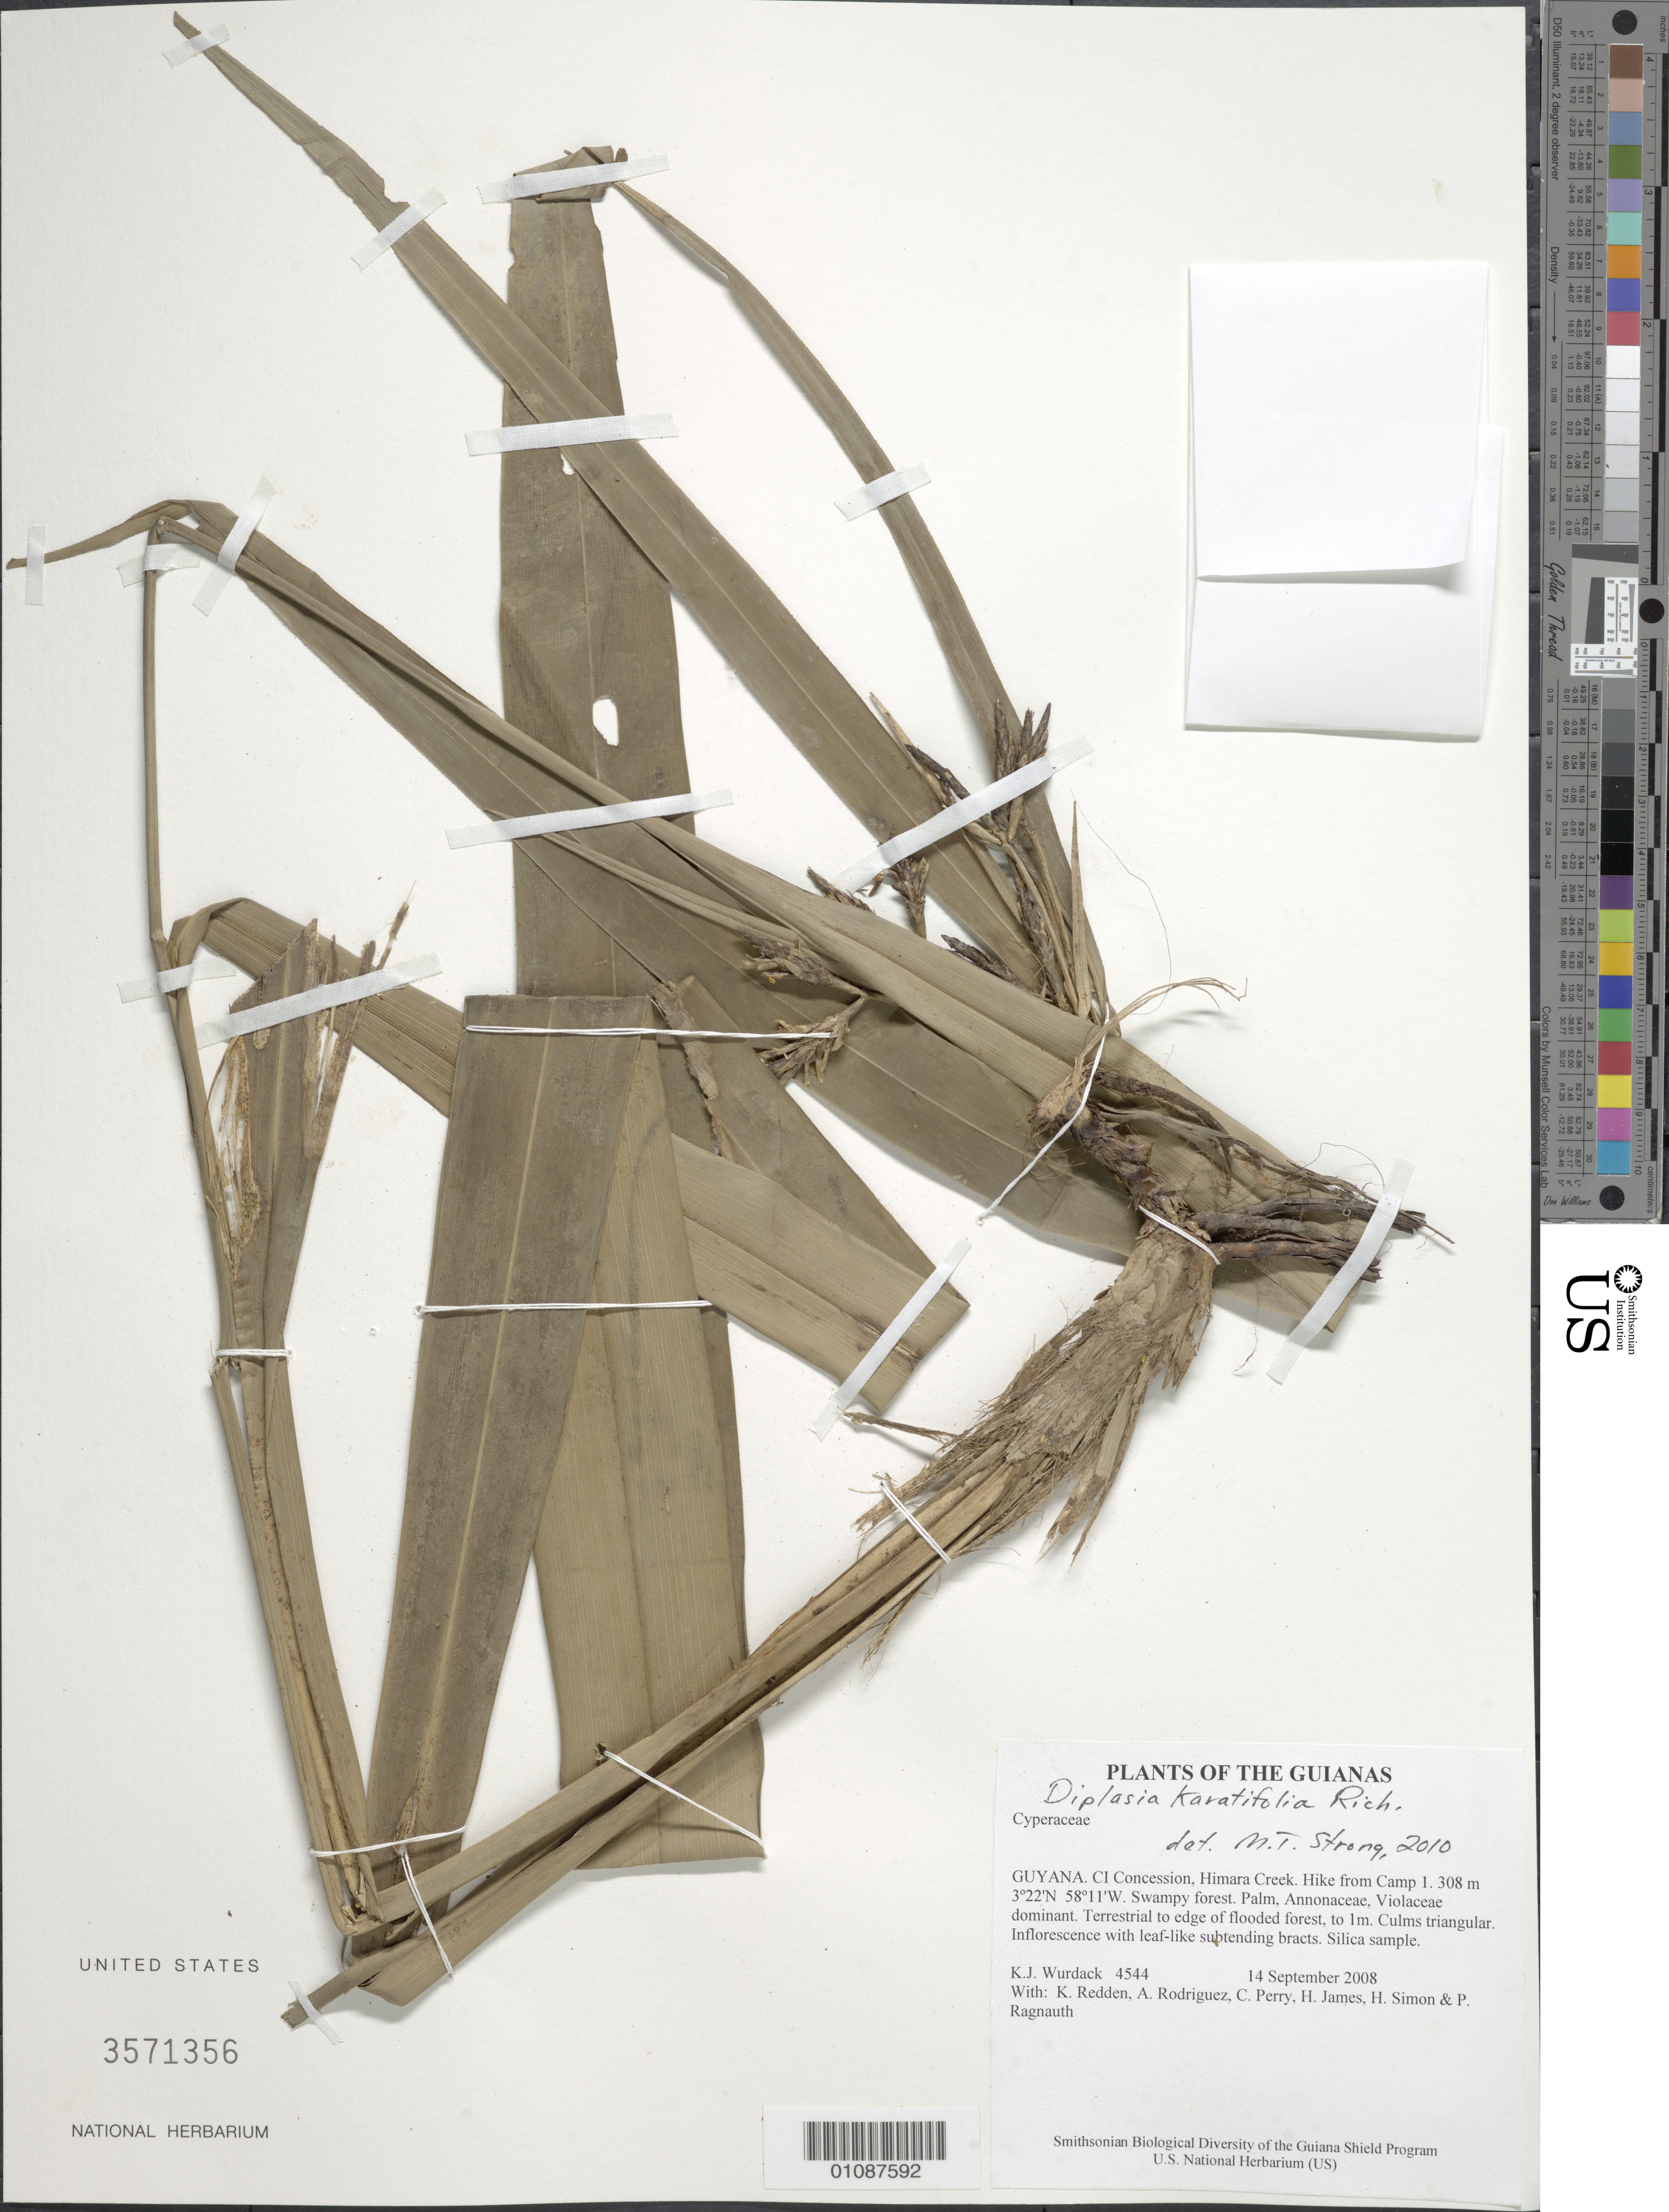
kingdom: Plantae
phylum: Tracheophyta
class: Liliopsida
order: Poales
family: Cyperaceae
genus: Diplasia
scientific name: Diplasia karatifolia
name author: Rich.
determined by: Strong, M. T., (US), Smithsonian Institution - National Museum of Natural History (UNITED STATES)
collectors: K. Wurdack, K. M. Redden, A. Rodriguez, C. Perry, H. James, H. Simon & P. Ragnauth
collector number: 4544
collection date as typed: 14 September 2008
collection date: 2008-09-14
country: Guyana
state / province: U. Takutu-U. Essequibo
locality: CI Concession, Himara Creek. Hike from Camp 1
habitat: Swampy forest. Palm, Annonaceae, Violaceae dominant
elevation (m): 308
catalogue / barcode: US 3571356